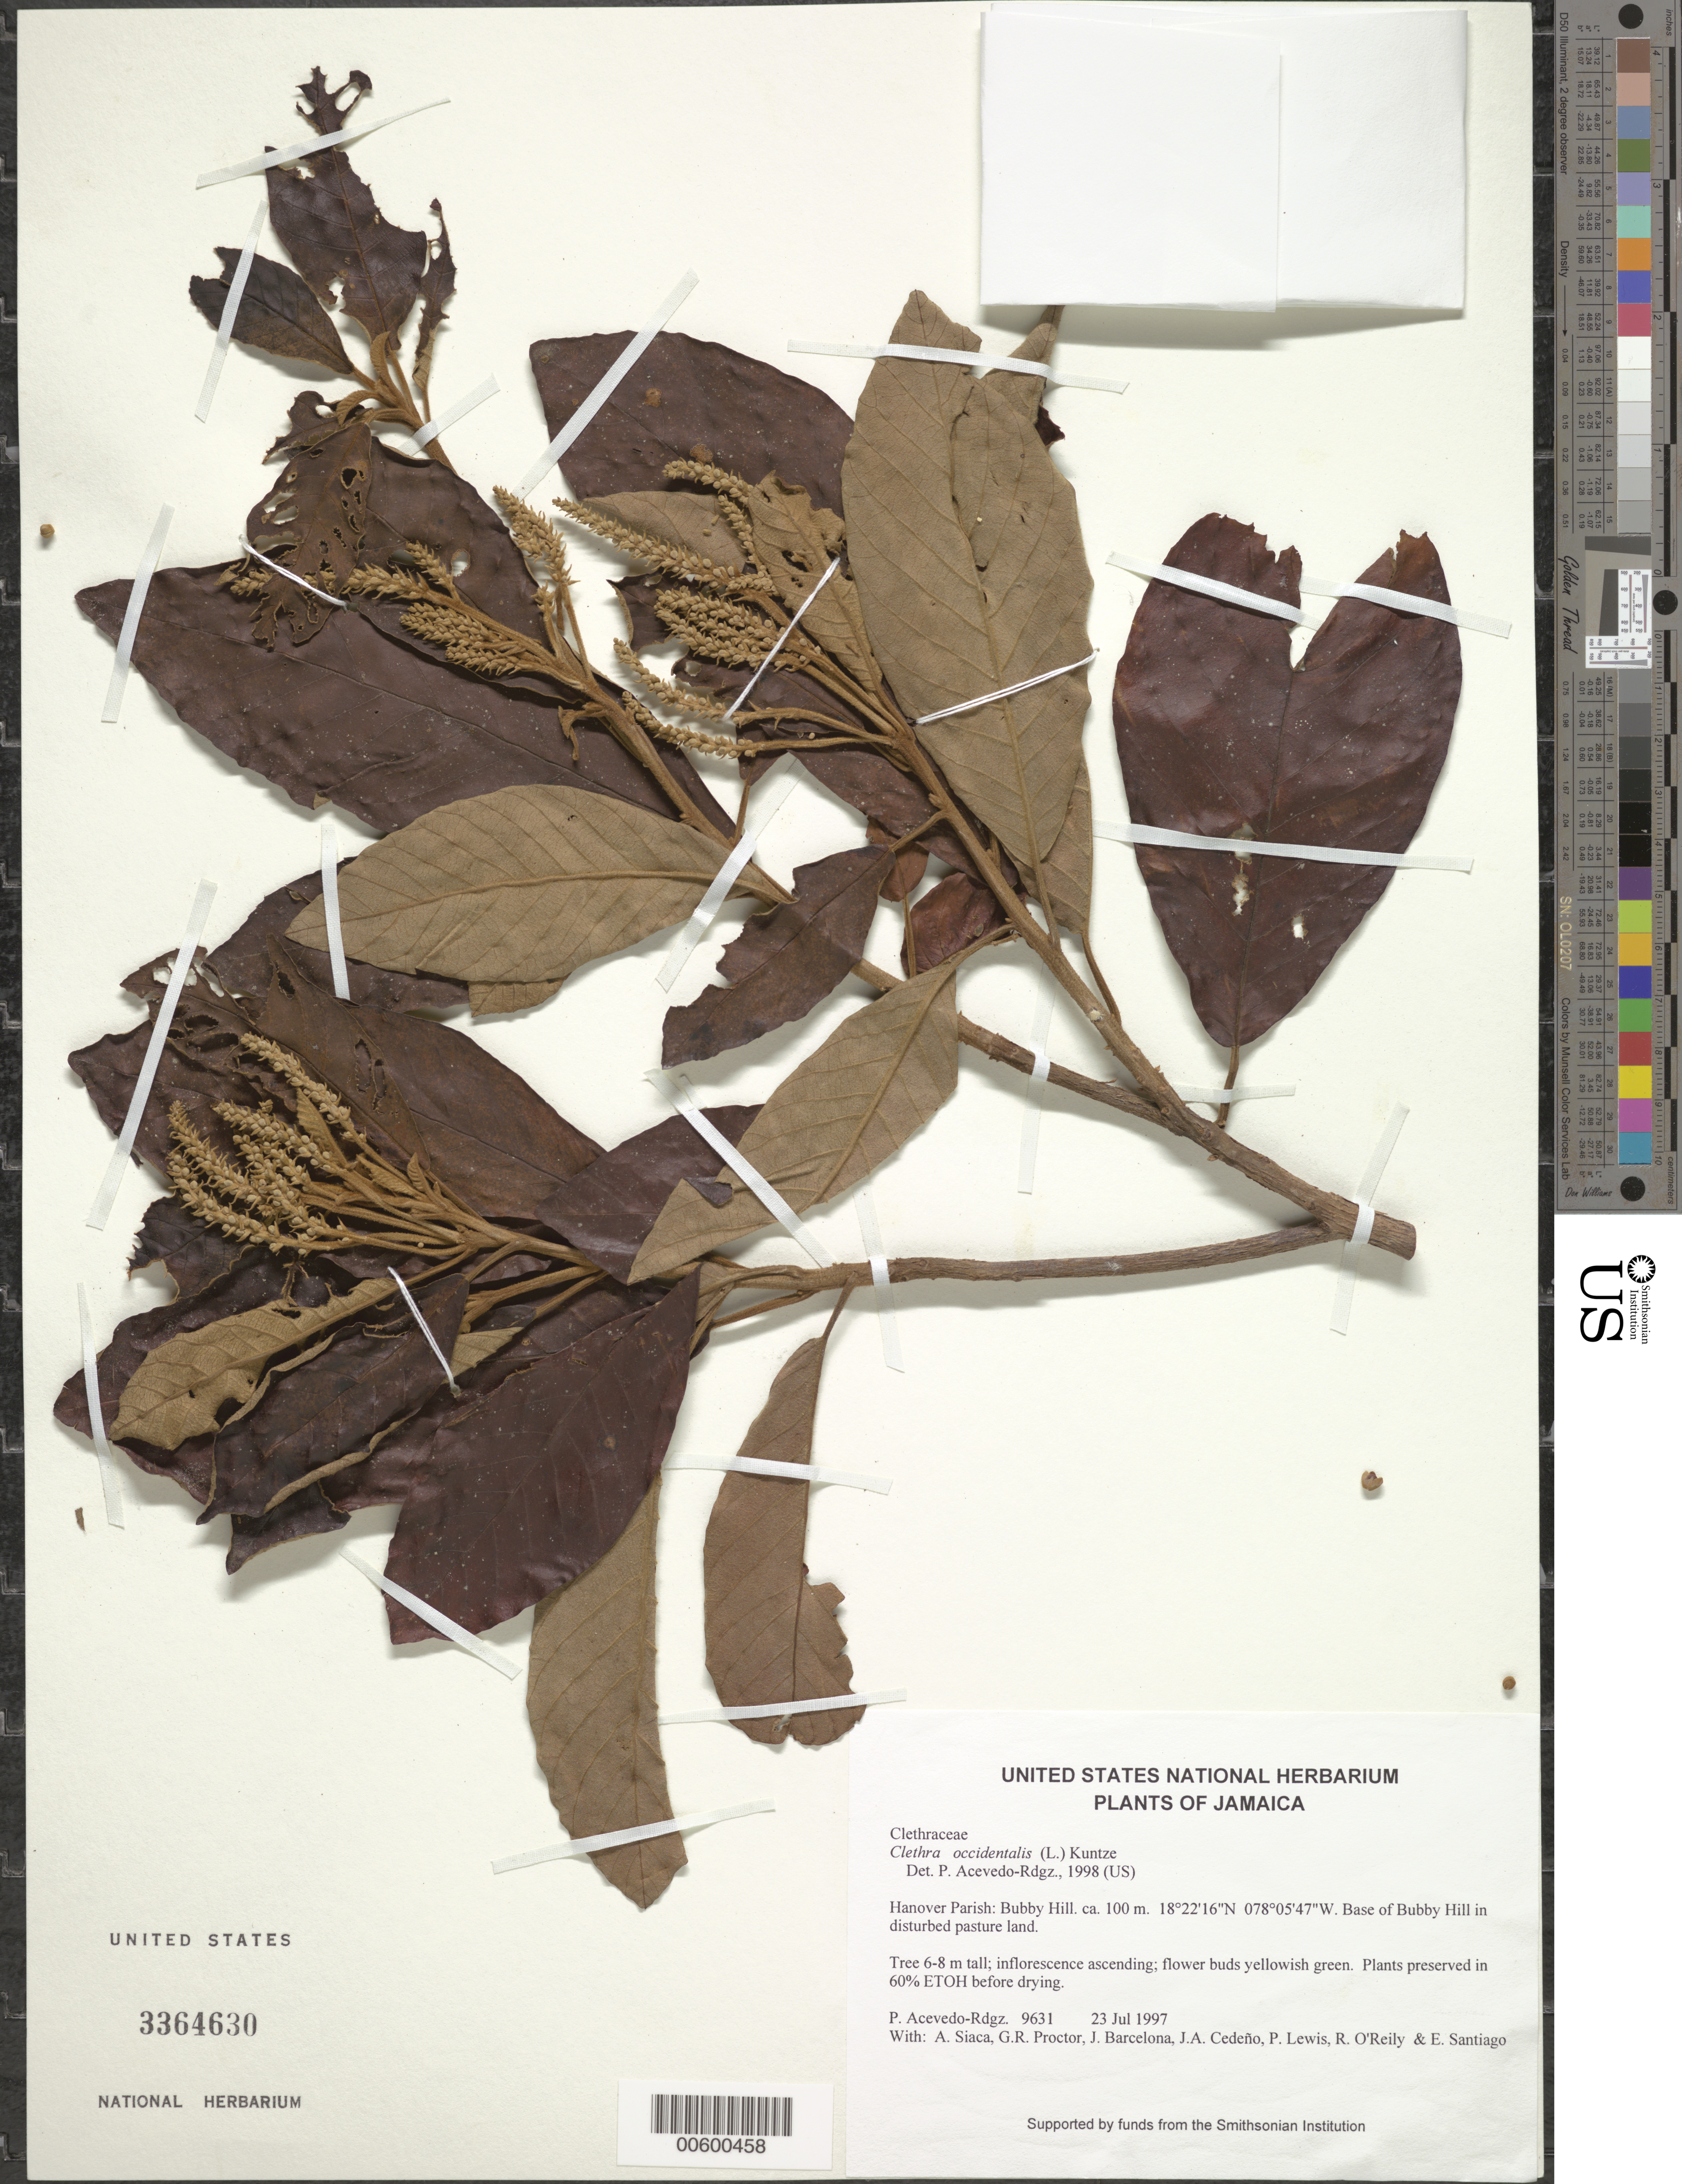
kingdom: Plantae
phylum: Tracheophyta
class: Magnoliopsida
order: Ericales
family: Clethraceae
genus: Clethra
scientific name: Clethra occidentalis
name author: (L.) Kuntze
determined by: Acevedo-Rodríguez, P., (BOT), Smithsonian Institution - National Museum of Natural History (UNITED STATES)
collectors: P. Acevedo-Rodr., A. Siaca, G. R. Proctor, J. Barcelona, J. A. Cedeño M., P. Lewis & R. O'Reilly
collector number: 9631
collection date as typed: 23 Jul 1997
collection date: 1997-07-23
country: Jamaica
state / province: Hanover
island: Jamaica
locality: Hanover Parish: Bubby Hill.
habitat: Base of Bubby Hill in disturbed pasture land.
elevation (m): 100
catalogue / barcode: US 3364630